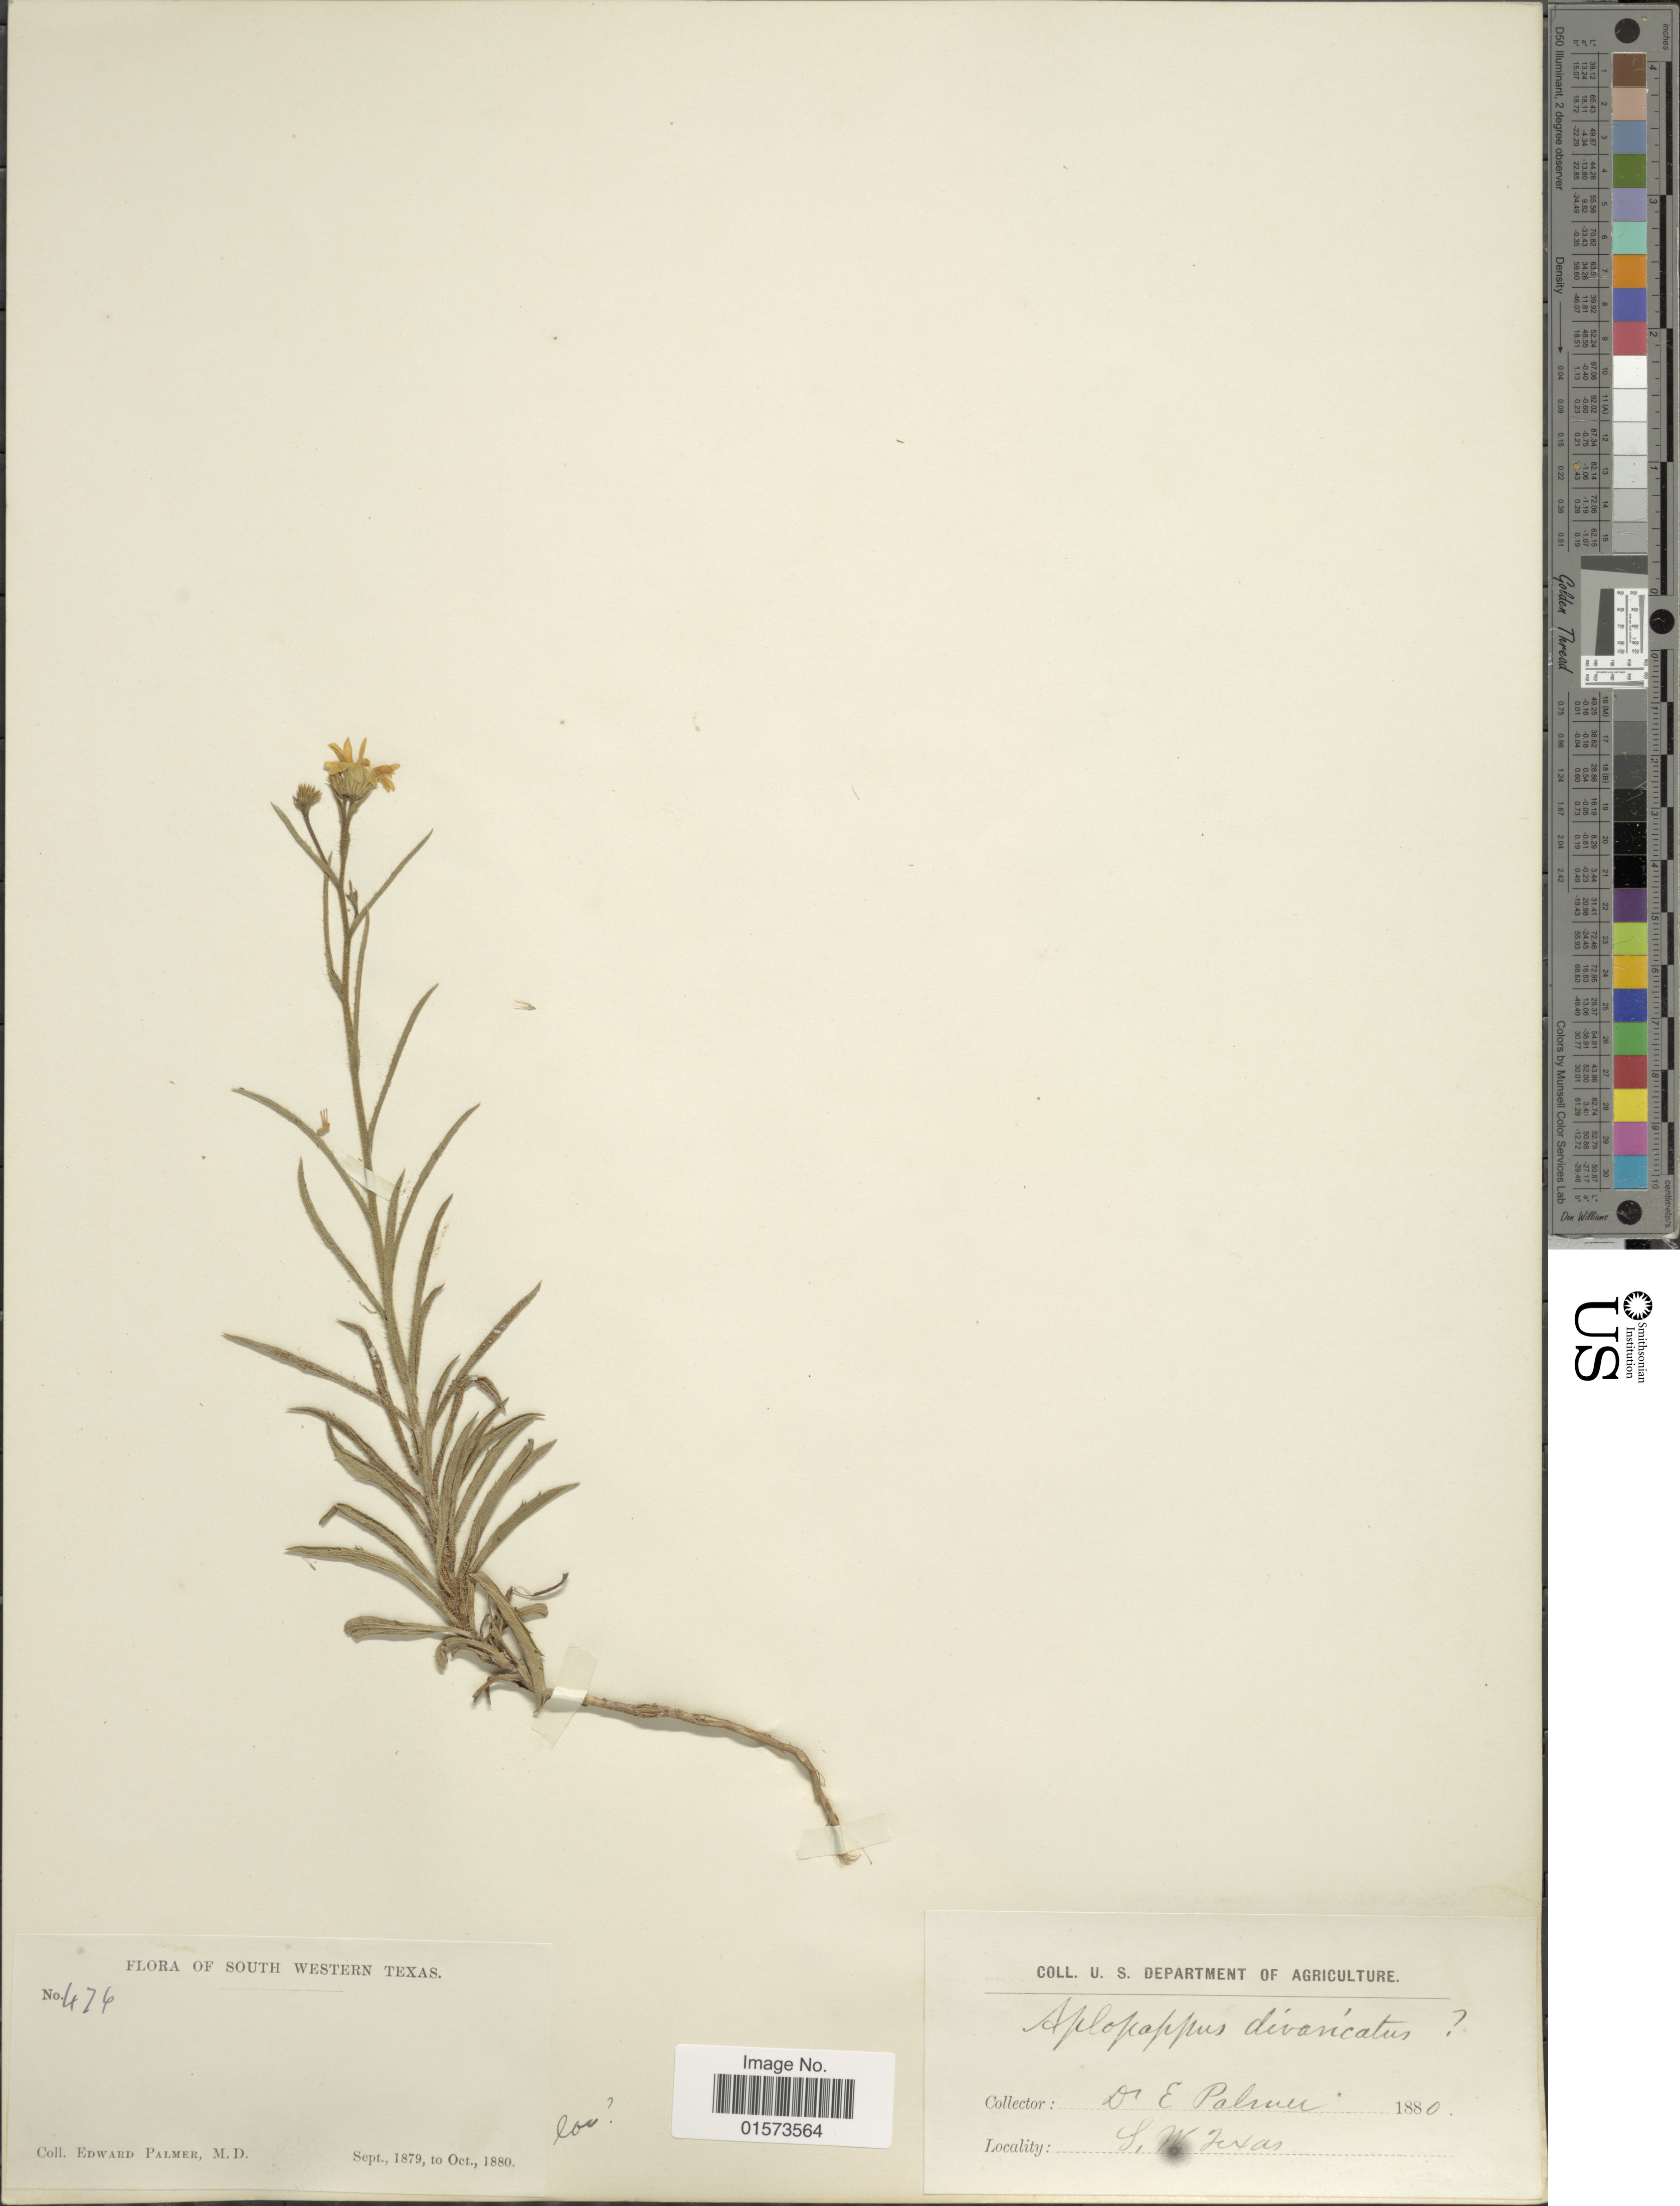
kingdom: Plantae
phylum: Tracheophyta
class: Magnoliopsida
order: Asterales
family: Asteraceae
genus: Croptilon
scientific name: Croptilon divaricatum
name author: (Nutt.) Raf.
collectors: E. Palmer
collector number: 476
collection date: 1879-09/1880-10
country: United States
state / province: Texas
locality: South Western Texas